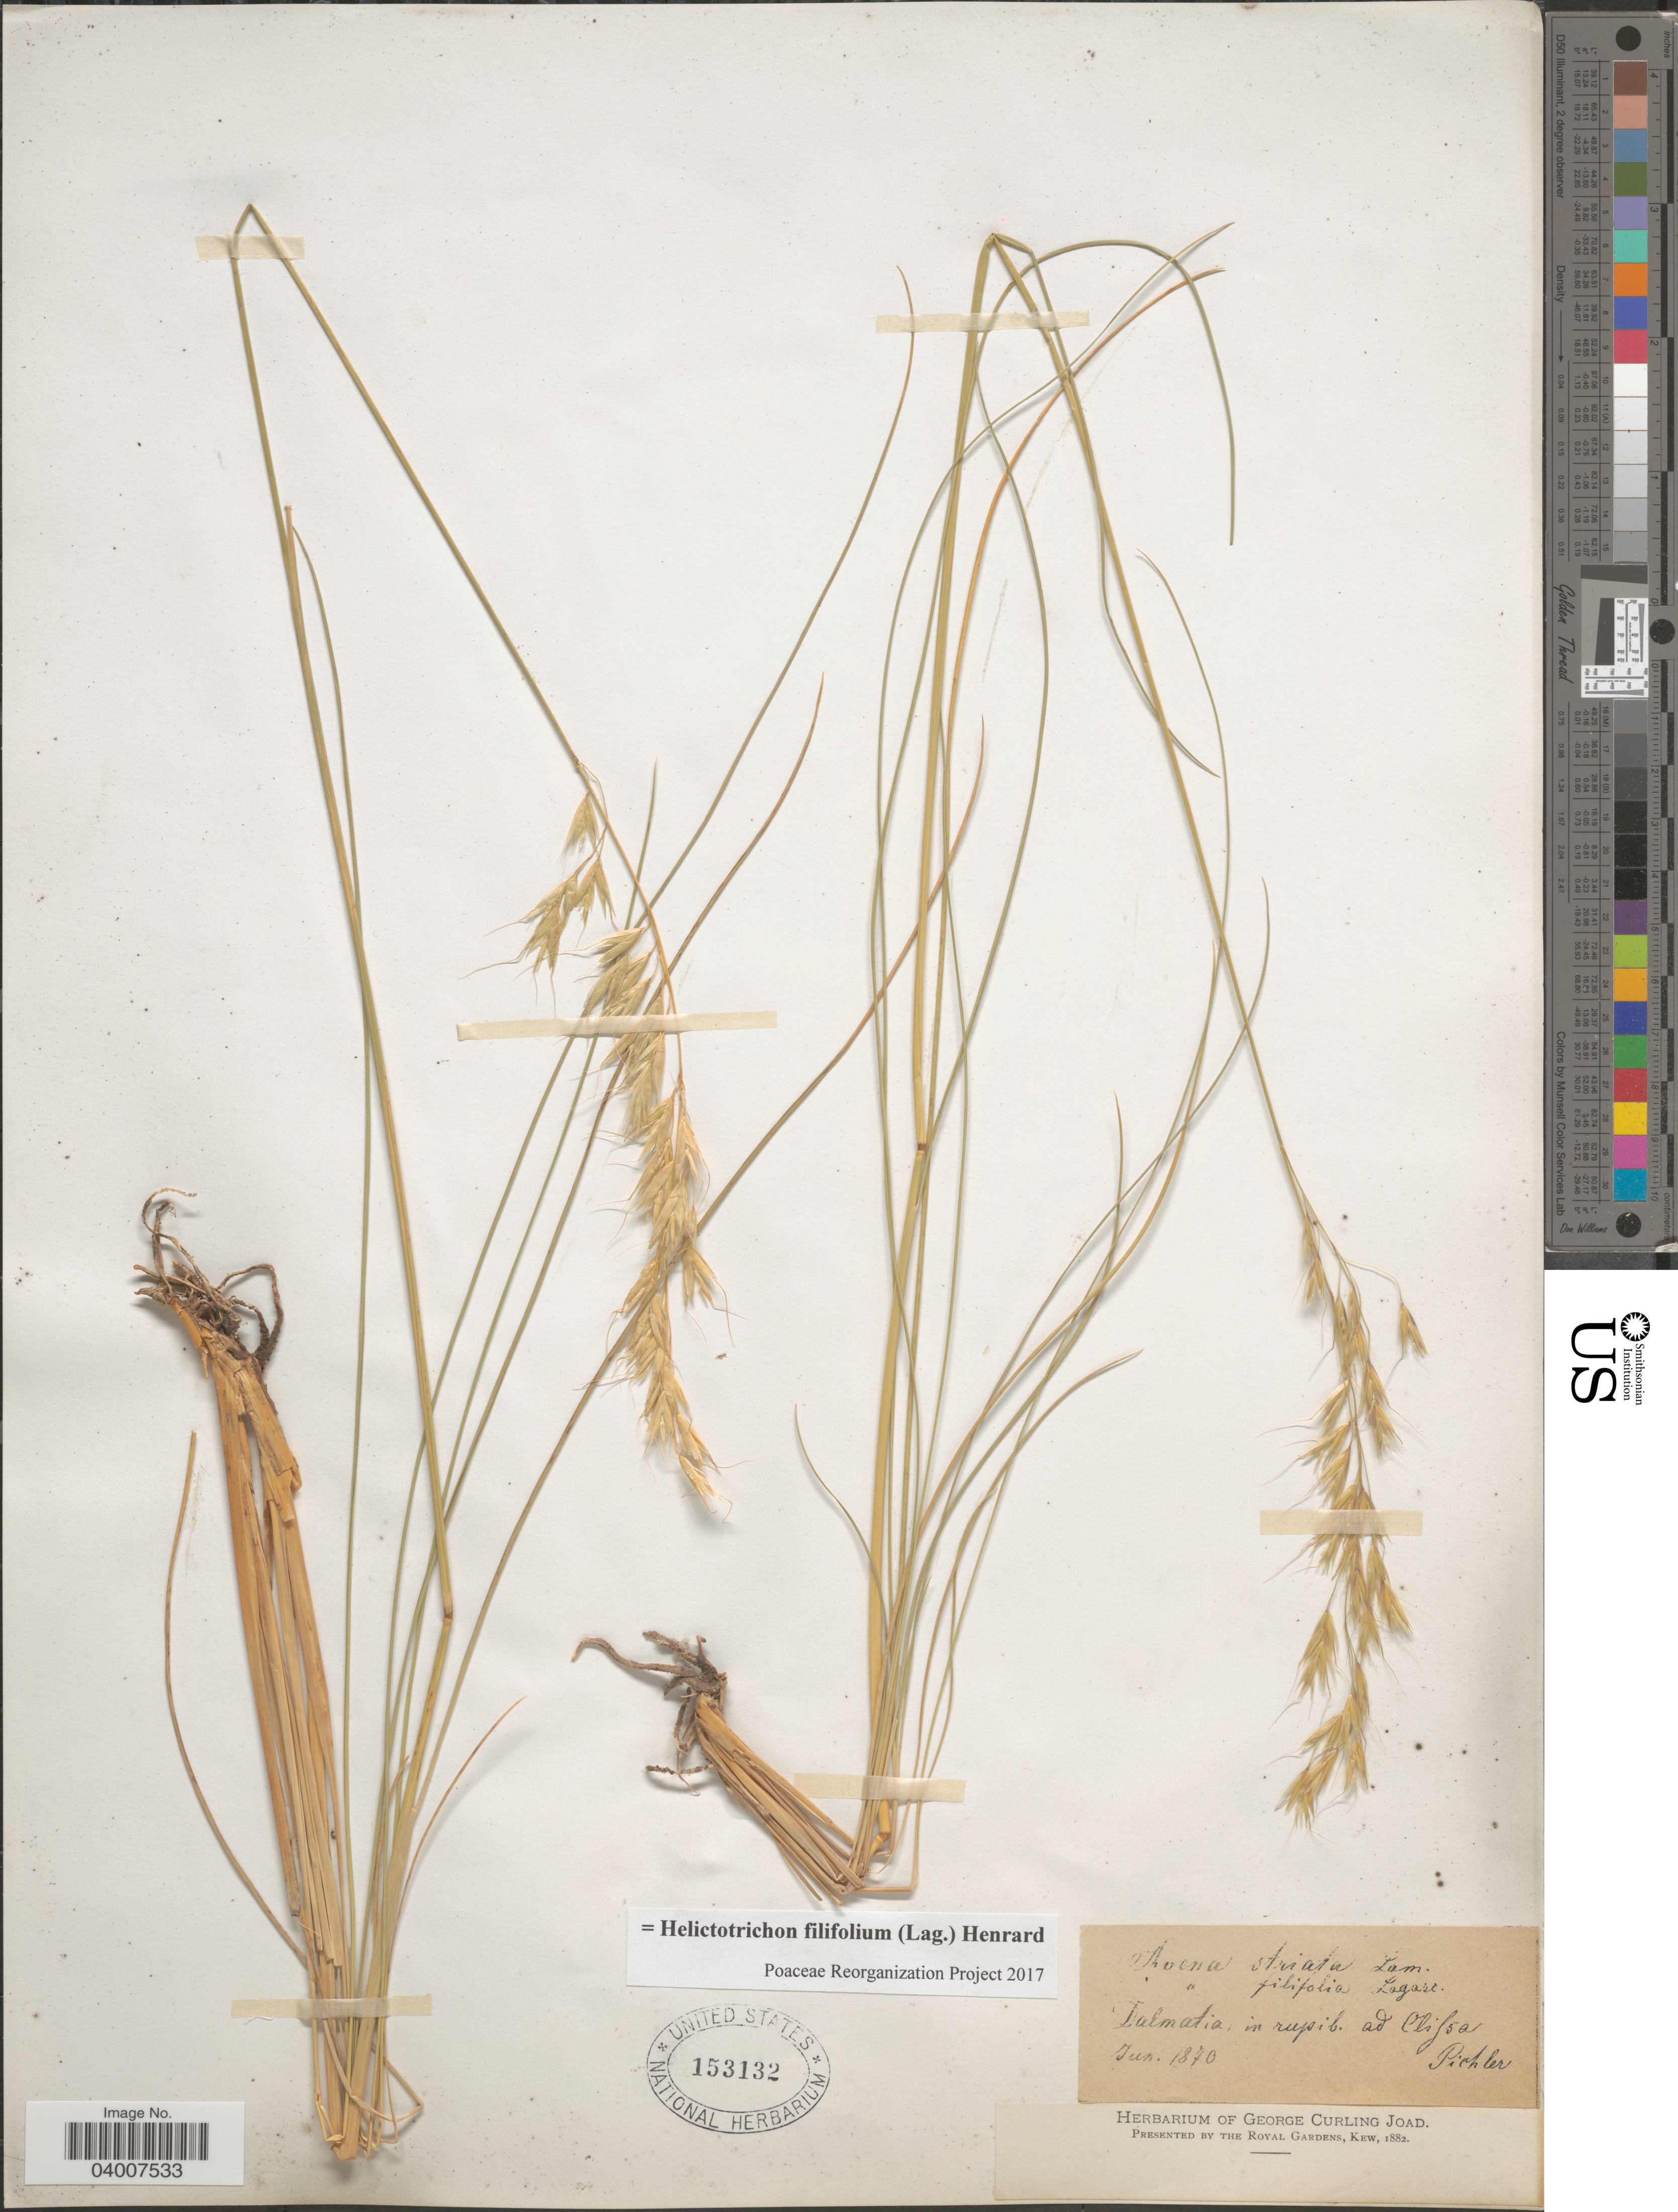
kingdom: Plantae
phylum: Tracheophyta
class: Liliopsida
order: Poales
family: Poaceae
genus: Helictotrichon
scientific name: Helictotrichon filifolium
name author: (Lag.) Henr.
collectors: Pichler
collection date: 1870-06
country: Croatia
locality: Dalmatia, in rupib. ad Clifsa.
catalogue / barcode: US 153132